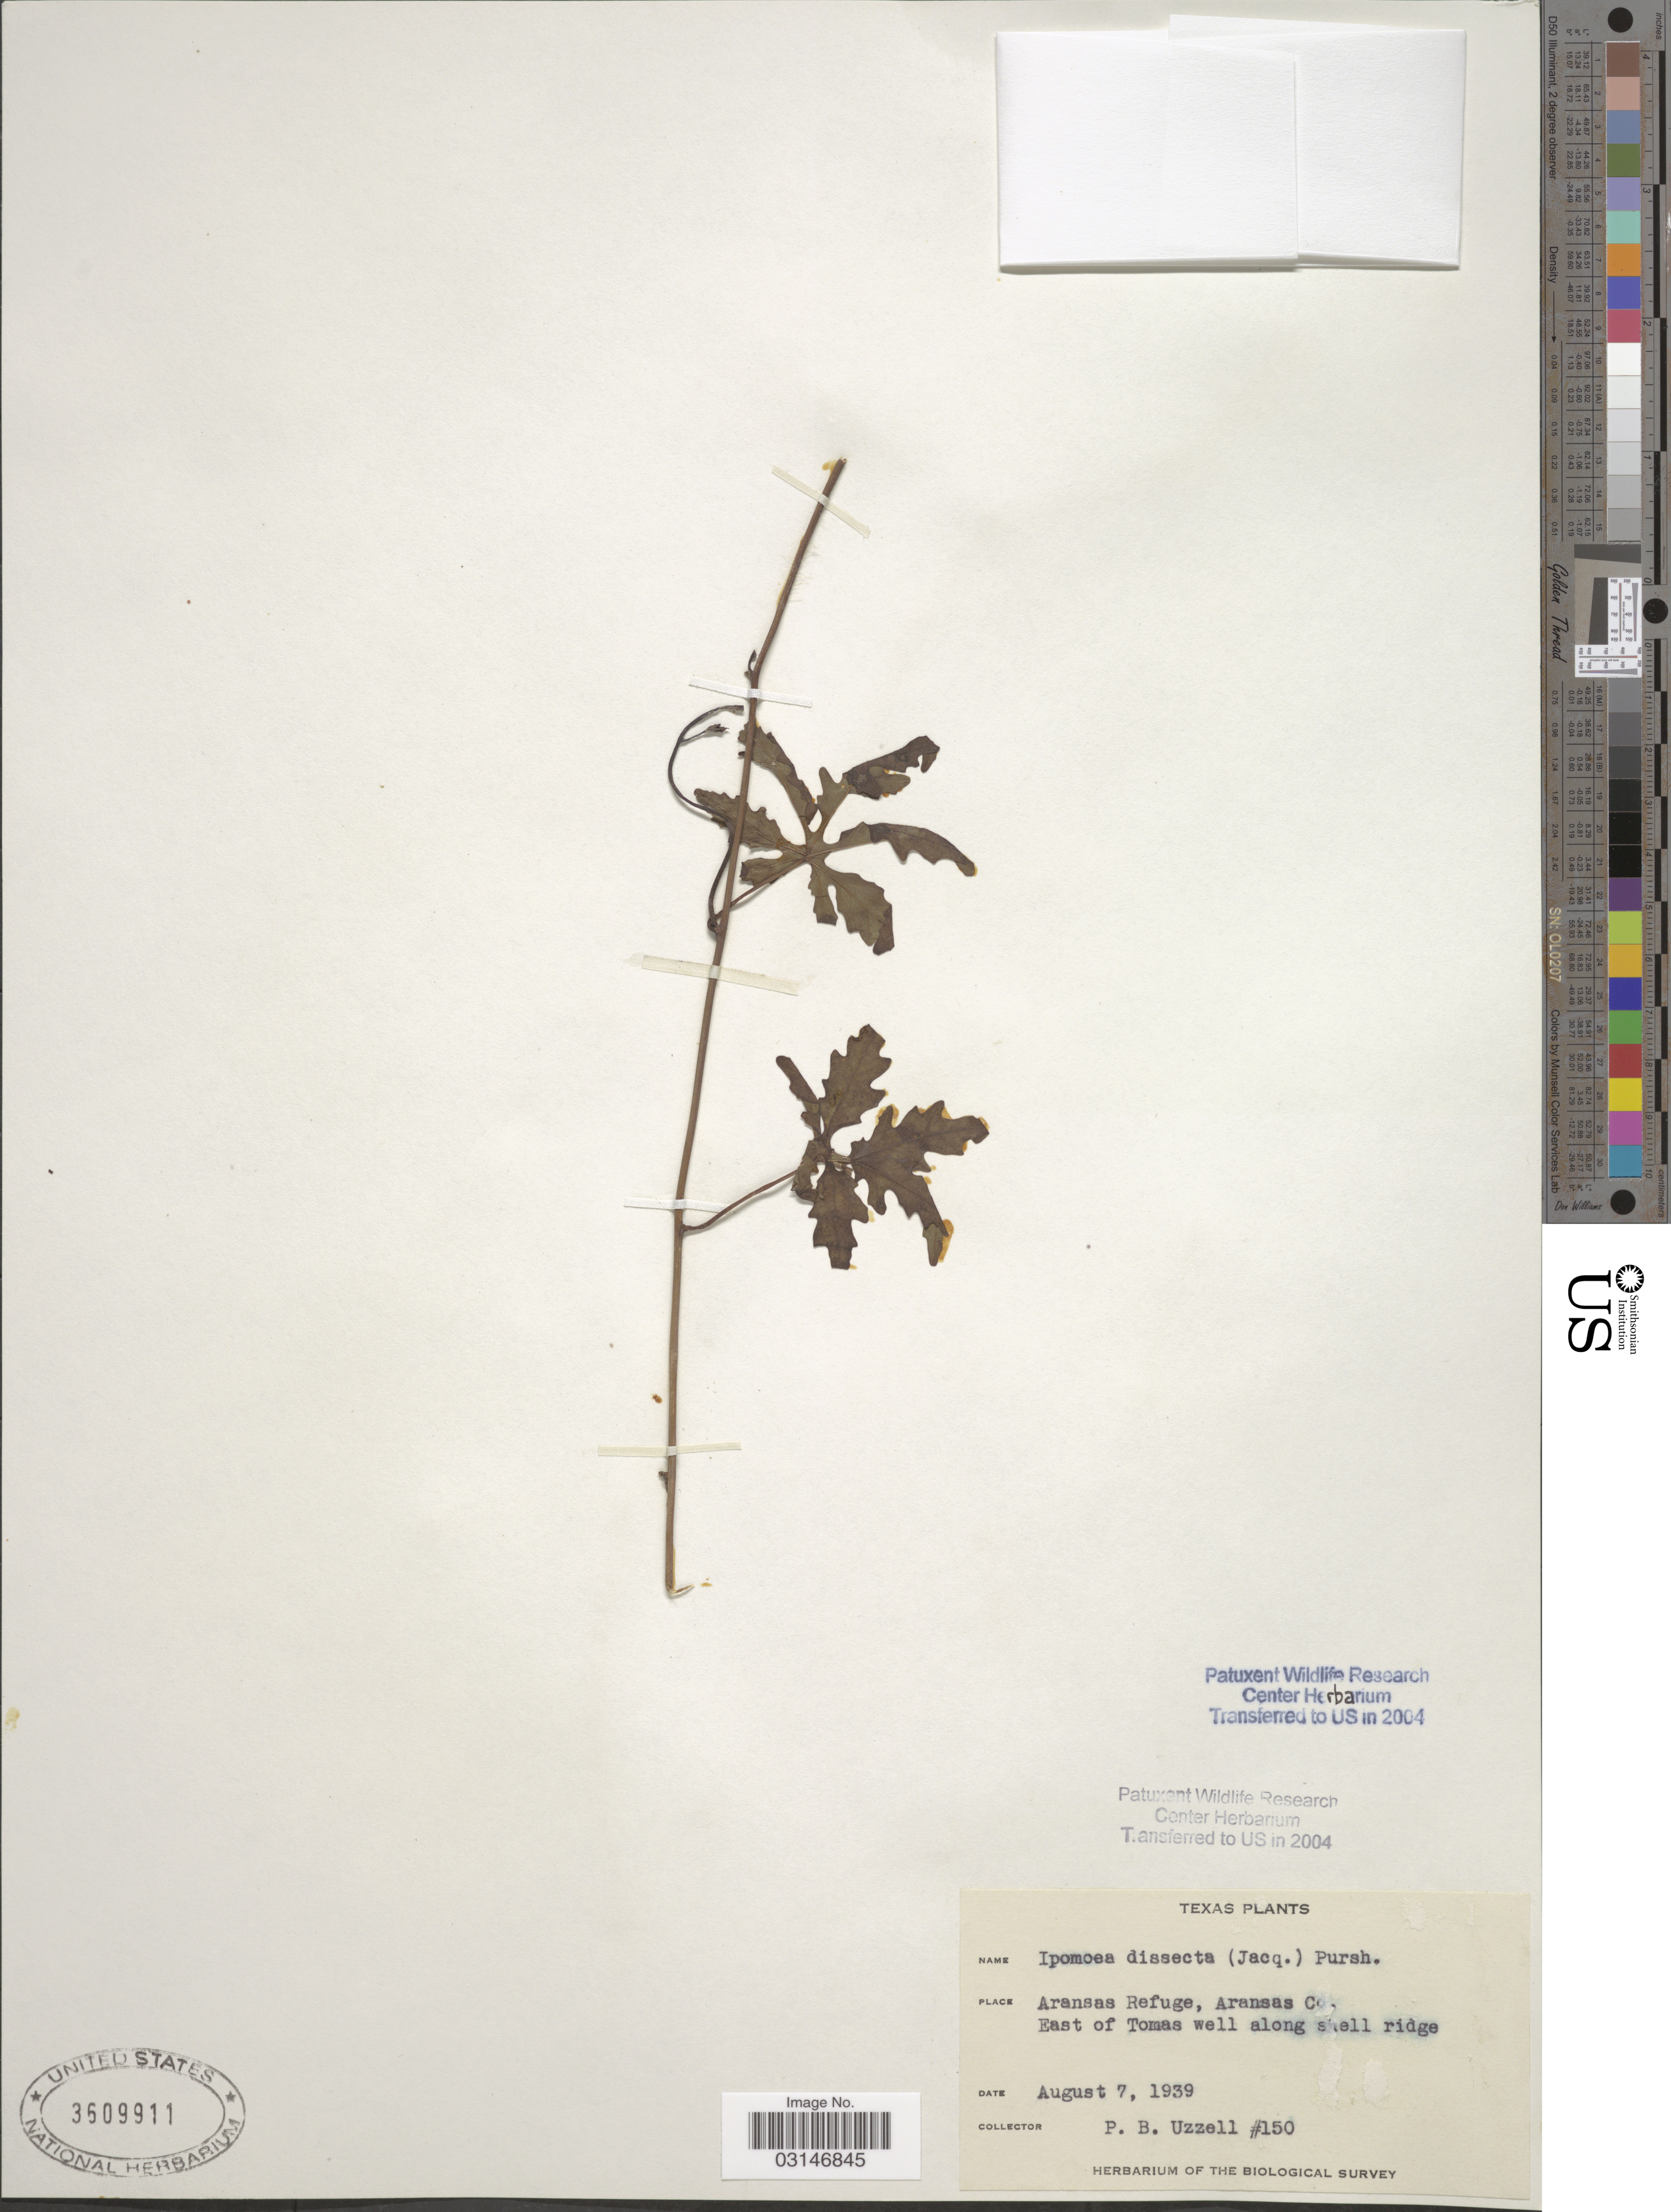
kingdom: Plantae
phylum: Tracheophyta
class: Magnoliopsida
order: Solanales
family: Convolvulaceae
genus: Distimake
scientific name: Distimake dissectus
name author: (Jacq.) A. R. Simões & Staples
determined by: Strong, Mark T., (BOT), Smithsonian Institution - National Museum of Natural History (UNITED STATES)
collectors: P. Uzzell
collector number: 150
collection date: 1939-08-07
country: United States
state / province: Texas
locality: Aransas Refuge, Aransas Co., East of Tomas well along shell ridge.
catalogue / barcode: US 3609911